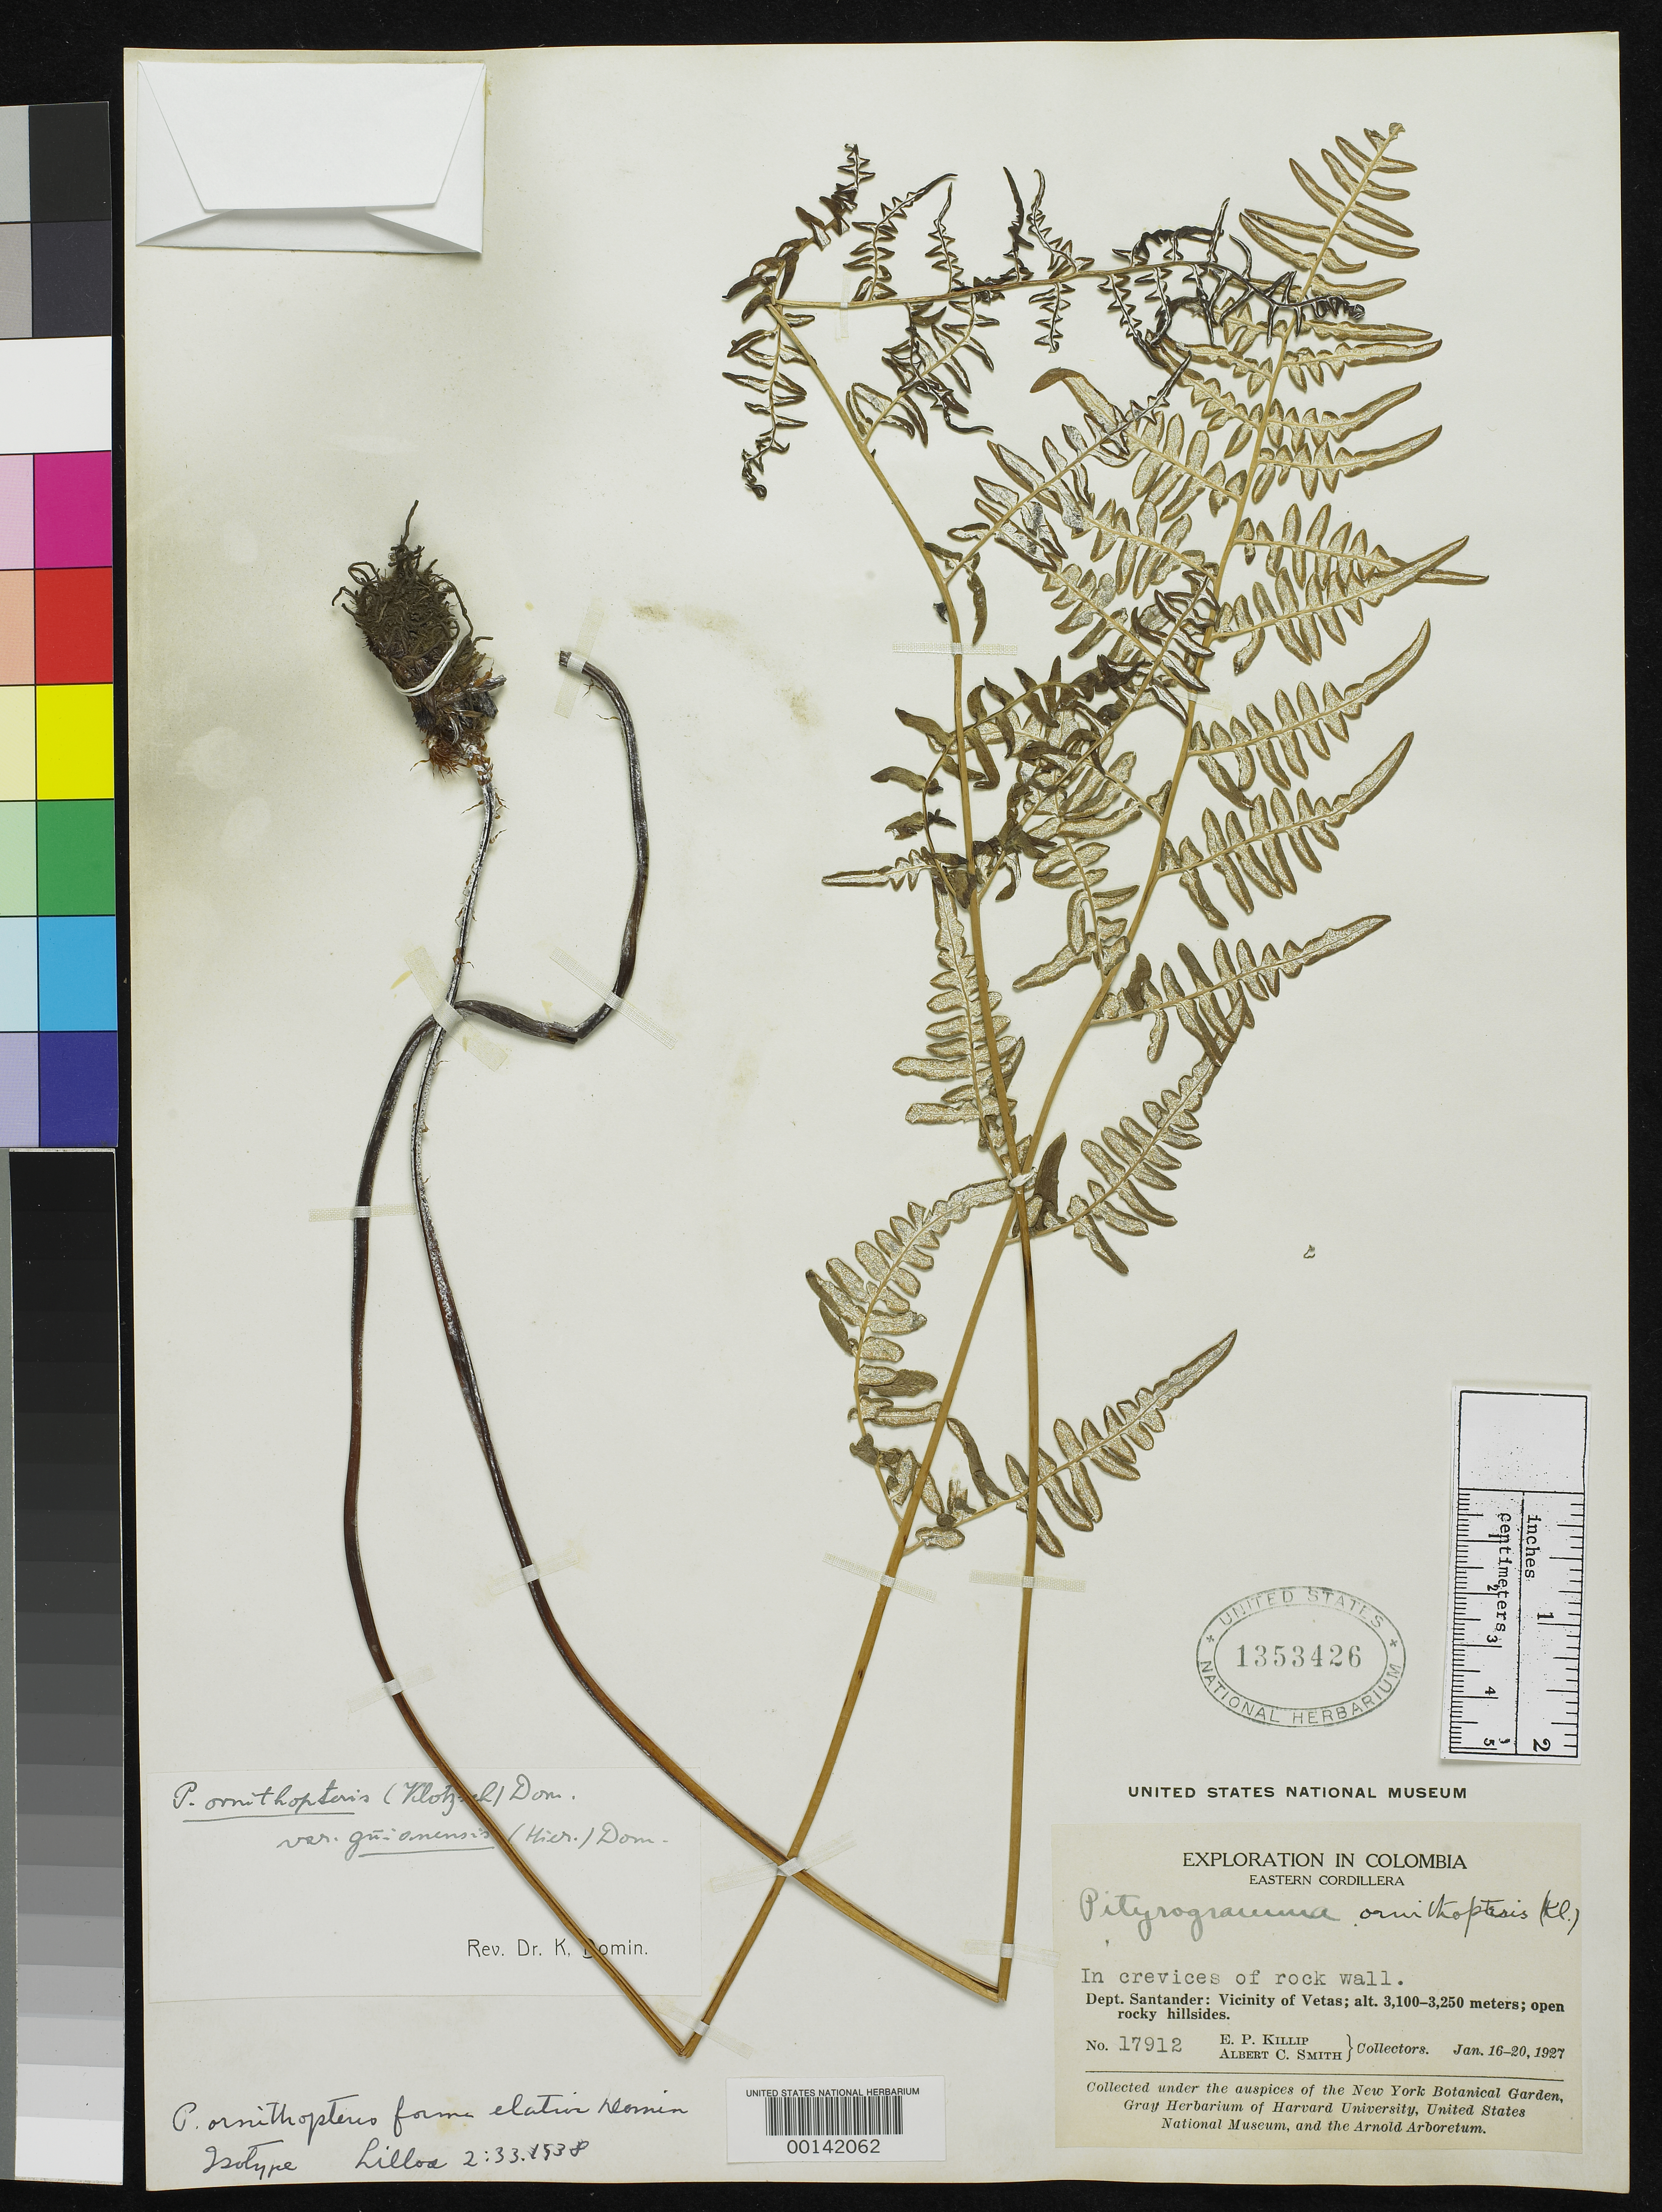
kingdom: Plantae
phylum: Tracheophyta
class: Polypodiopsida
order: Polypodiales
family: Pteridaceae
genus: Pityrogramma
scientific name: Pityrogramma ornithopteris f. elatior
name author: Domin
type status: Type Collection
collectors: E. P. Killip & A. C. Smith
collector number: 17912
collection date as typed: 16 Jan 1927 to 20 Jan 1927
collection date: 1927-01-16/1927-01-20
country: Colombia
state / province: Santander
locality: Vicinity of Vetas.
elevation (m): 3100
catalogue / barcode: US 1353426